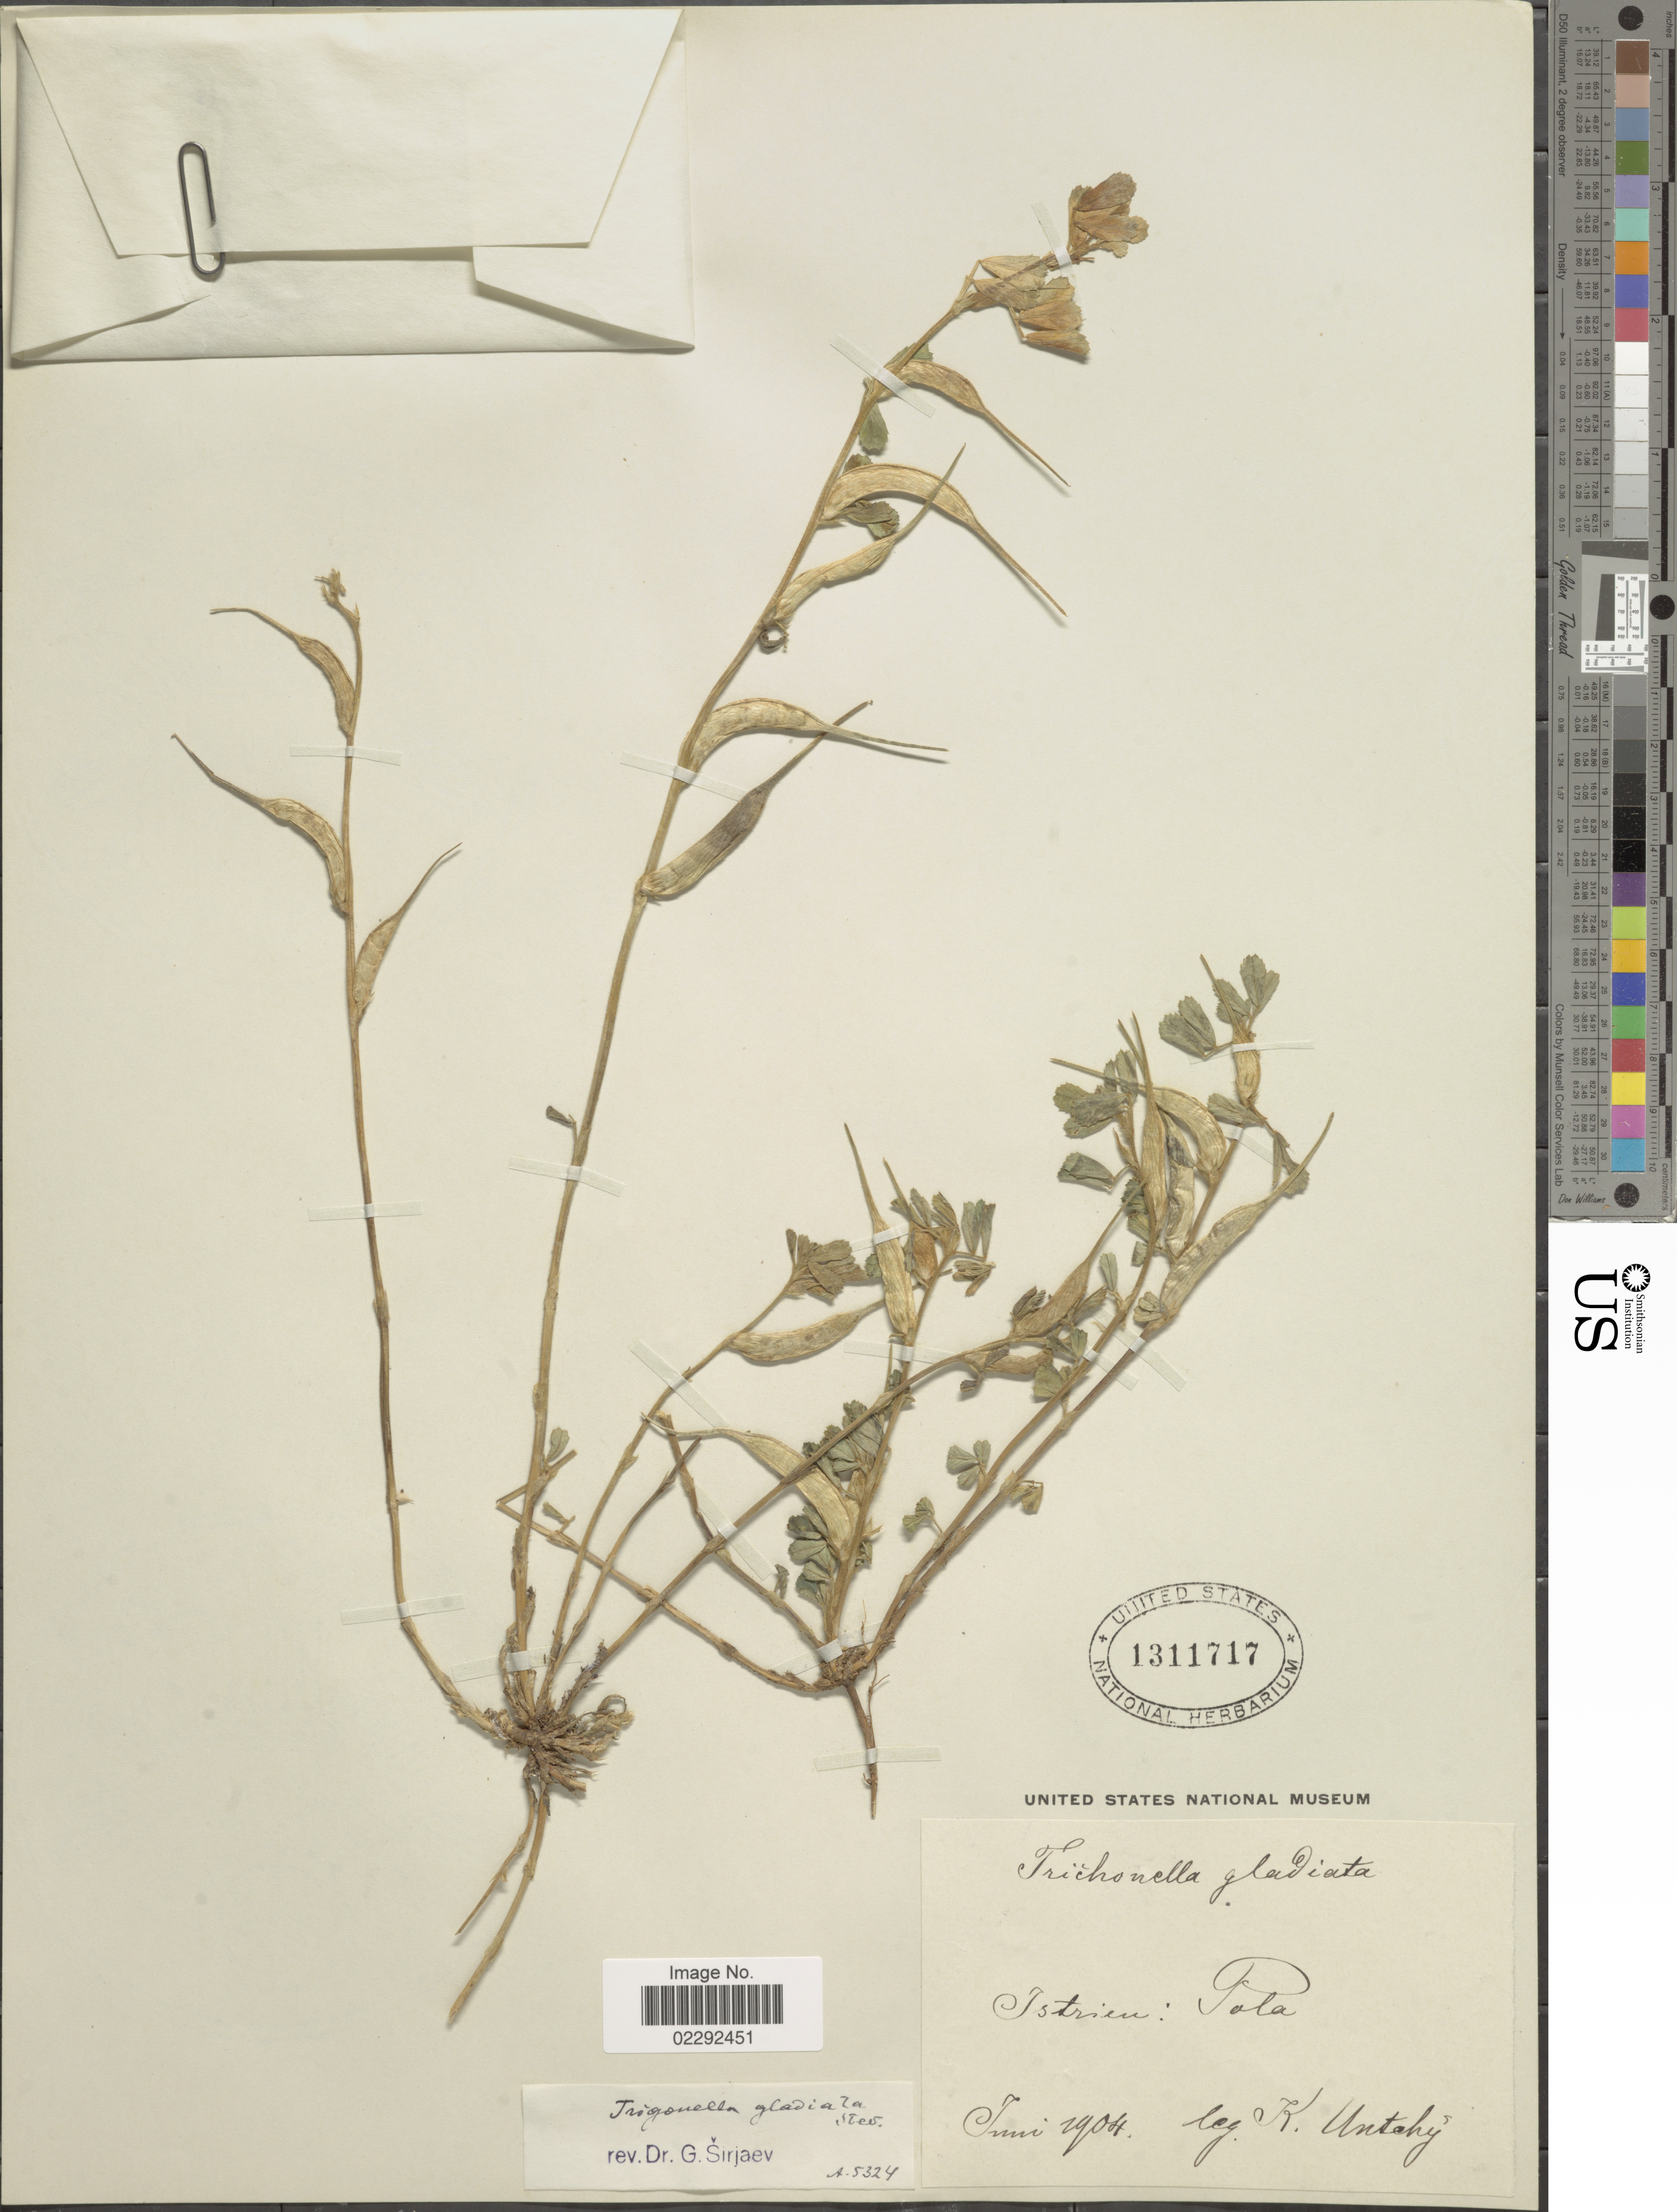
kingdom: Plantae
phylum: Tracheophyta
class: Magnoliopsida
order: Fabales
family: Fabaceae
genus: Trigonella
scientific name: Trigonella gladiata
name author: M. Bieb.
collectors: K. Untchj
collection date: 1904-06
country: Croatia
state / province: Istria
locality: Istrien: Pola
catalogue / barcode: US 1311717